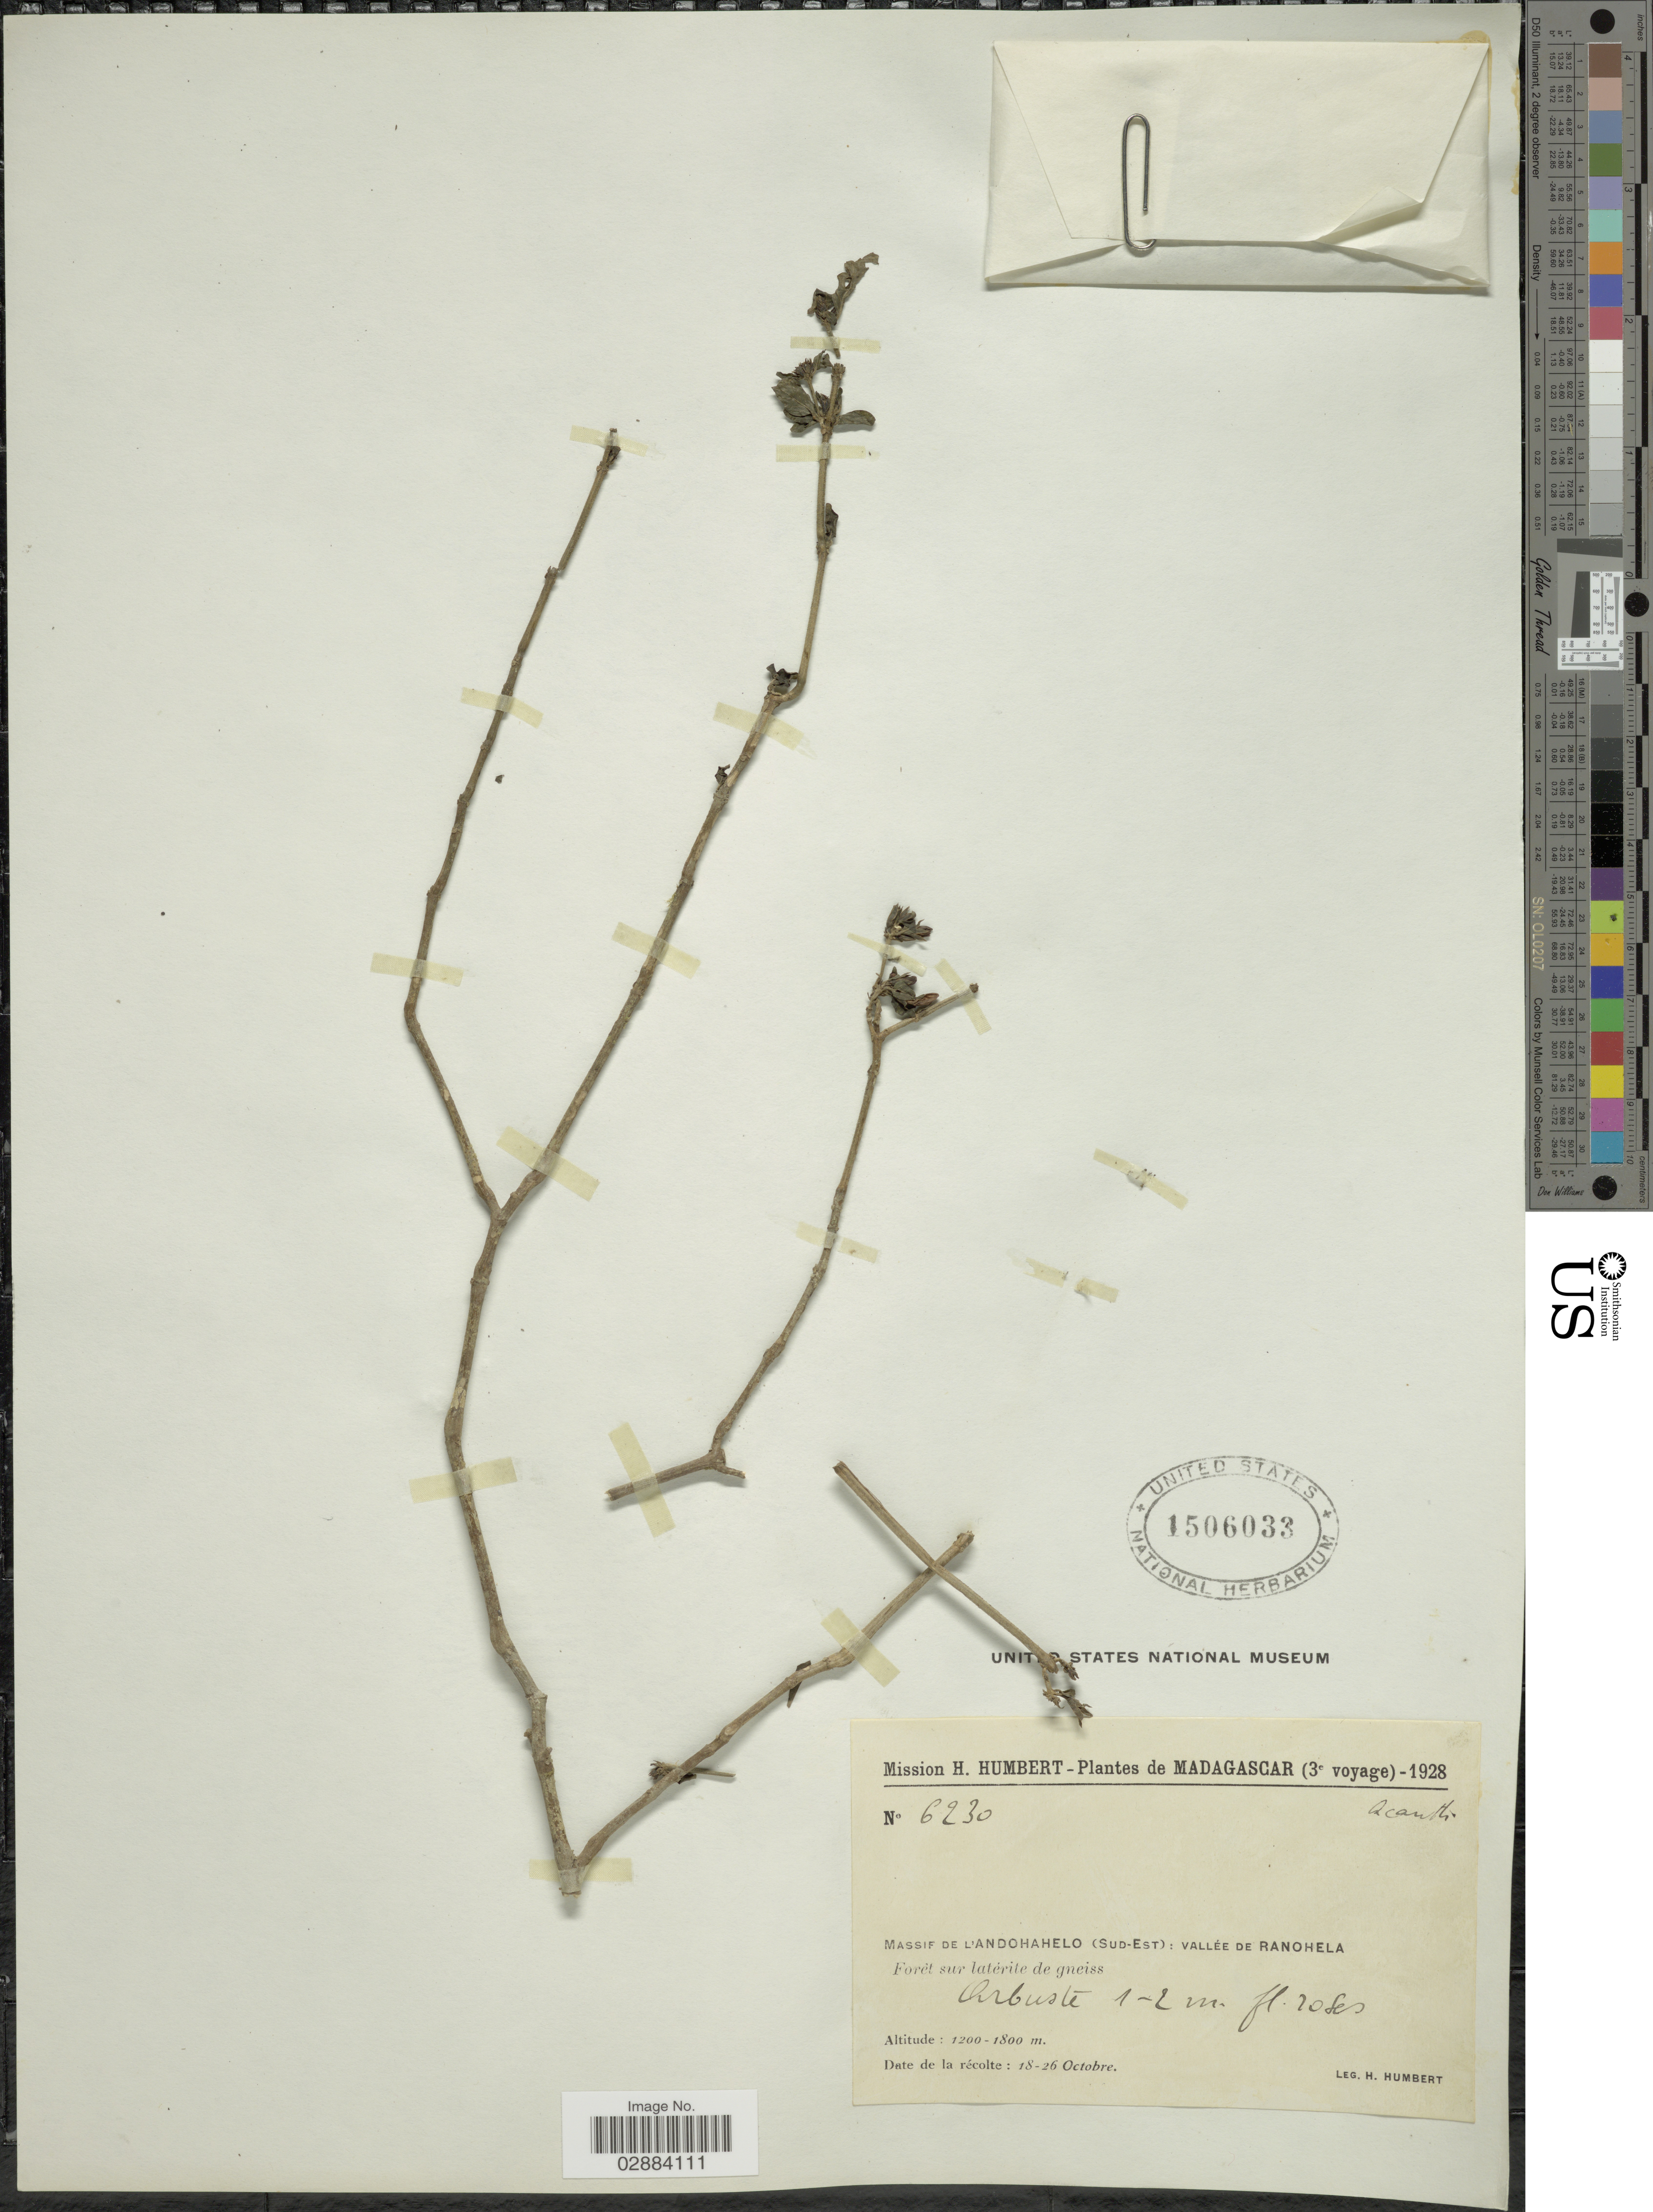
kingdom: Plantae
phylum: Tracheophyta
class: Magnoliopsida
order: Lamiales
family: Acanthaceae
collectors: H. Humbert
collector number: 6230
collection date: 1928-10-18/1928-10-26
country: Madagascar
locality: Massif de L'Andohahelo (Sud-Est): Vallée de Ranohela.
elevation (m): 1200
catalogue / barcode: US 1506033